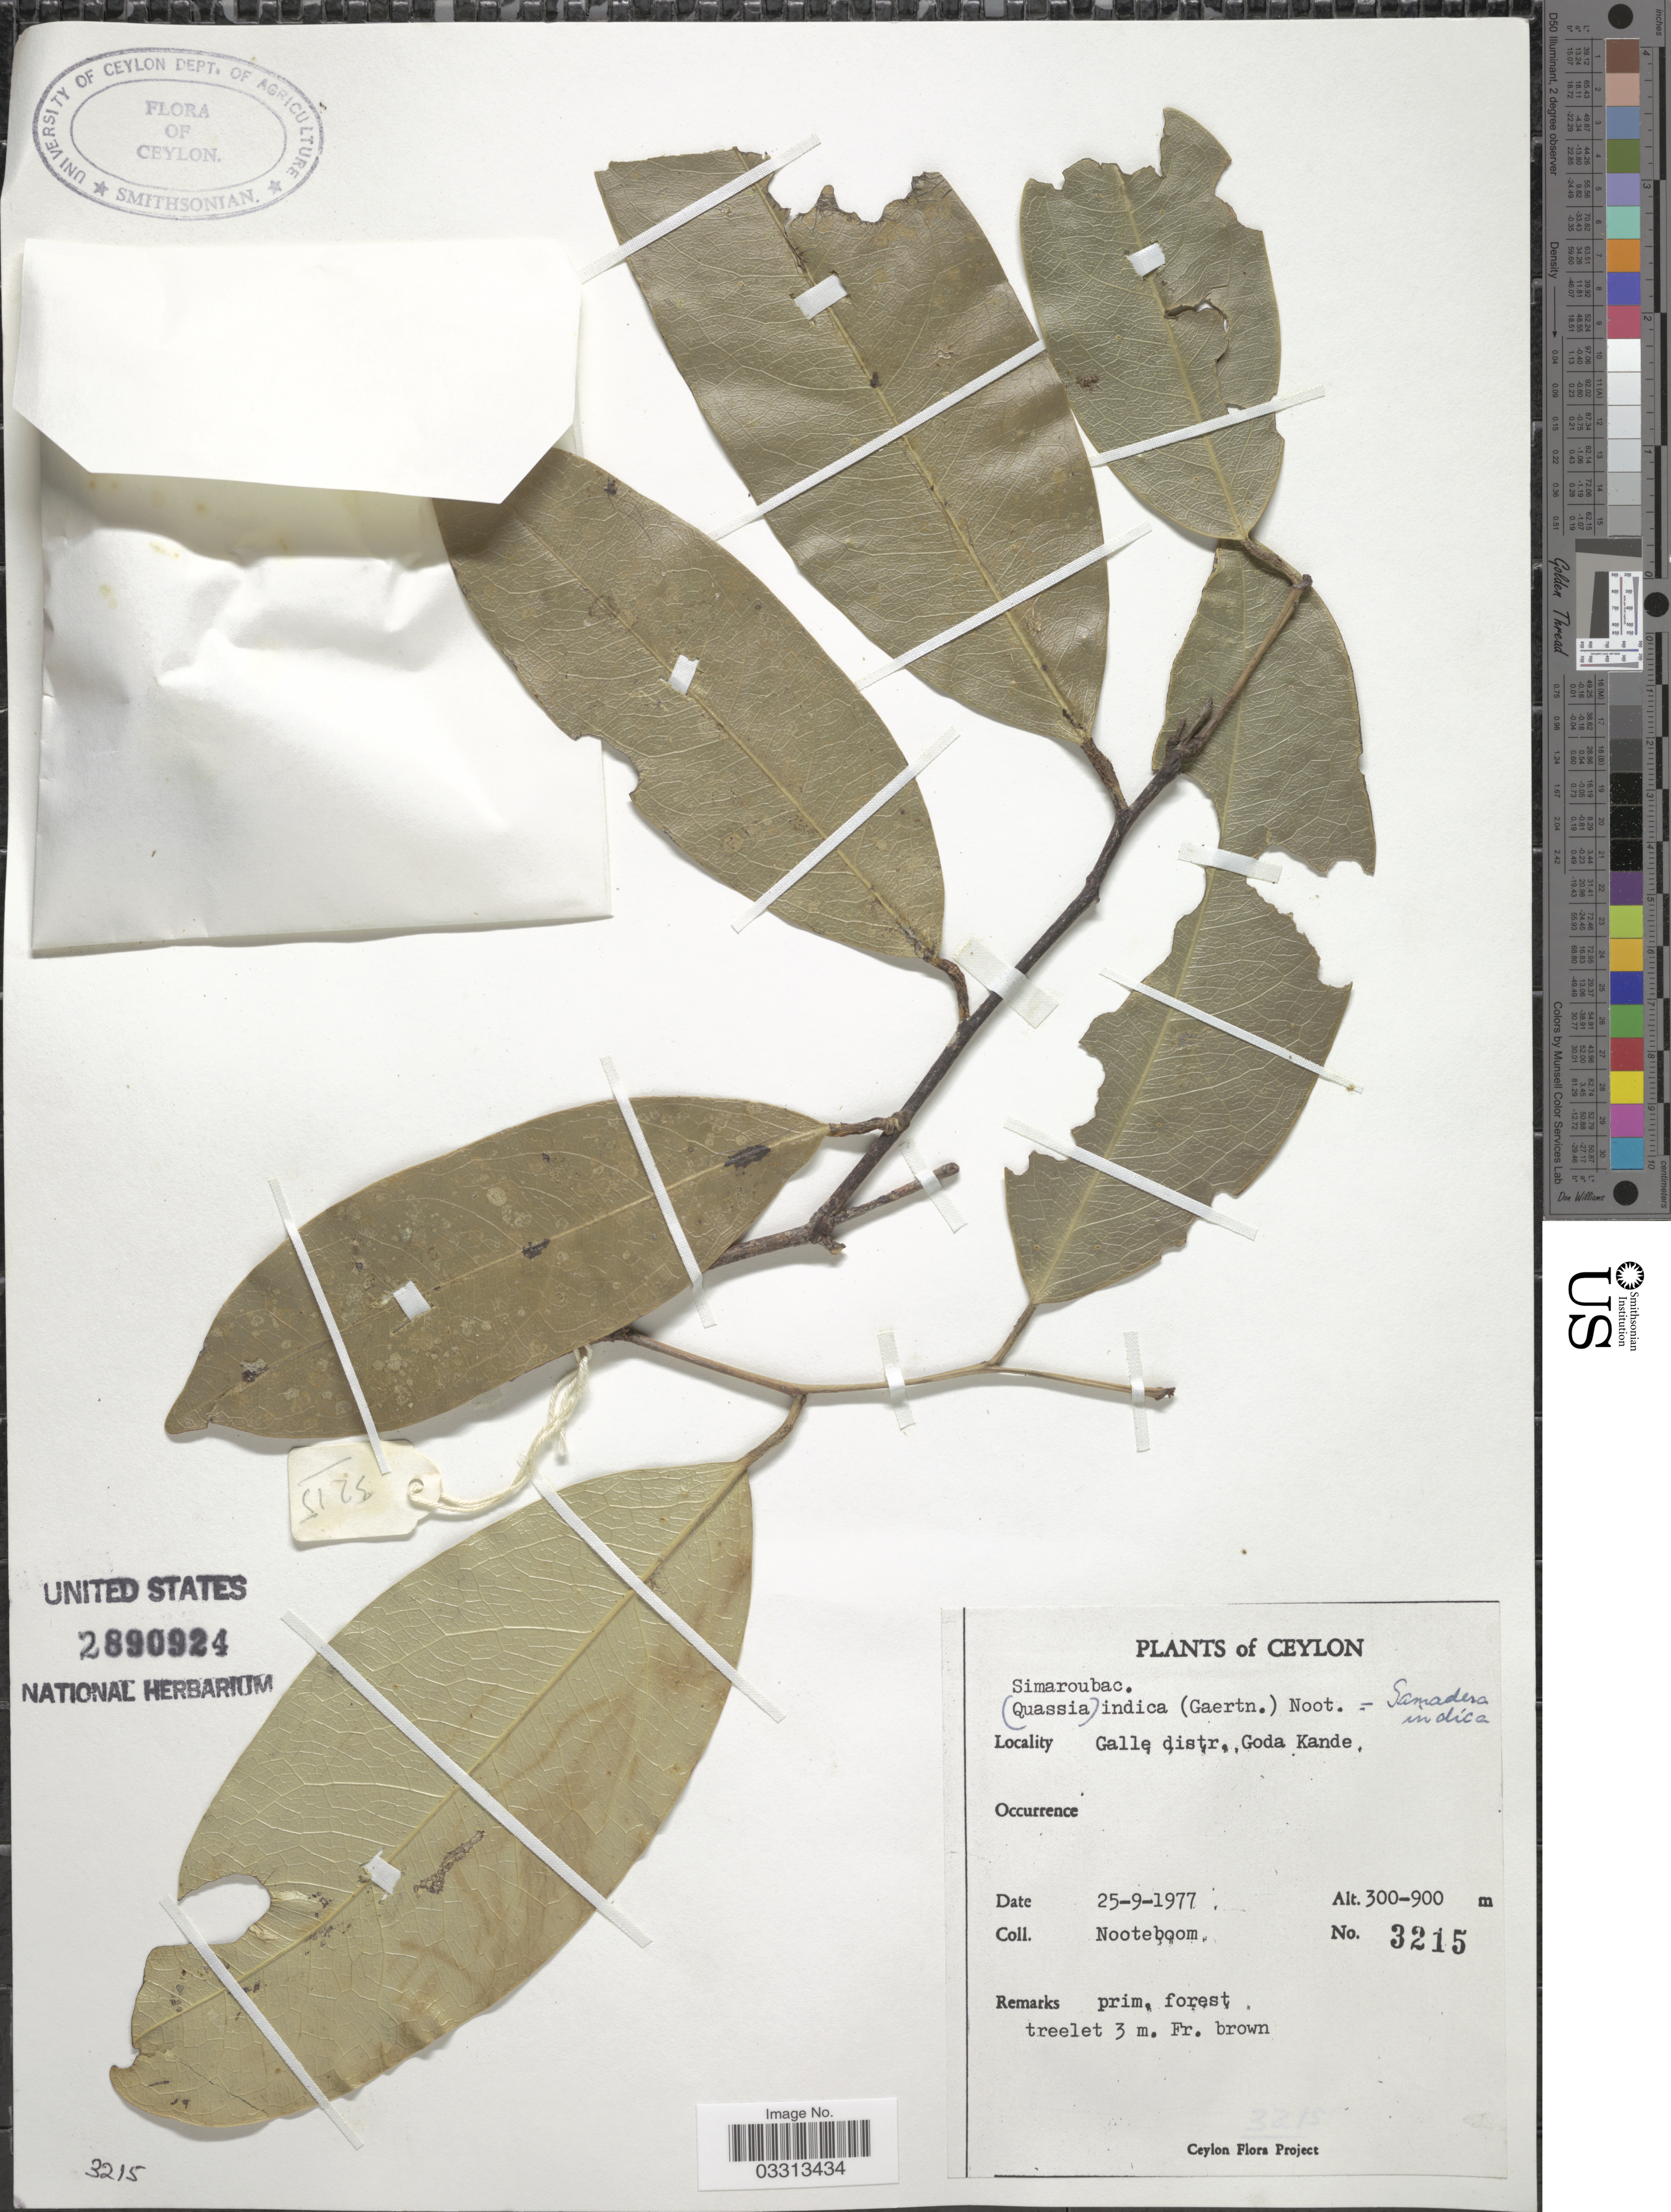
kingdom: Plantae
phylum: Tracheophyta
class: Magnoliopsida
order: Sapindales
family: Simaroubaceae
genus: Samadera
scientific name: Samadera indica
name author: Gaertn.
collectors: Nooteboom, --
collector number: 3215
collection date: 1977-09-25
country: Sri Lanka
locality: Ceylon. Galle distr., Goda Kande.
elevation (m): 300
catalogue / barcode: US 2890924